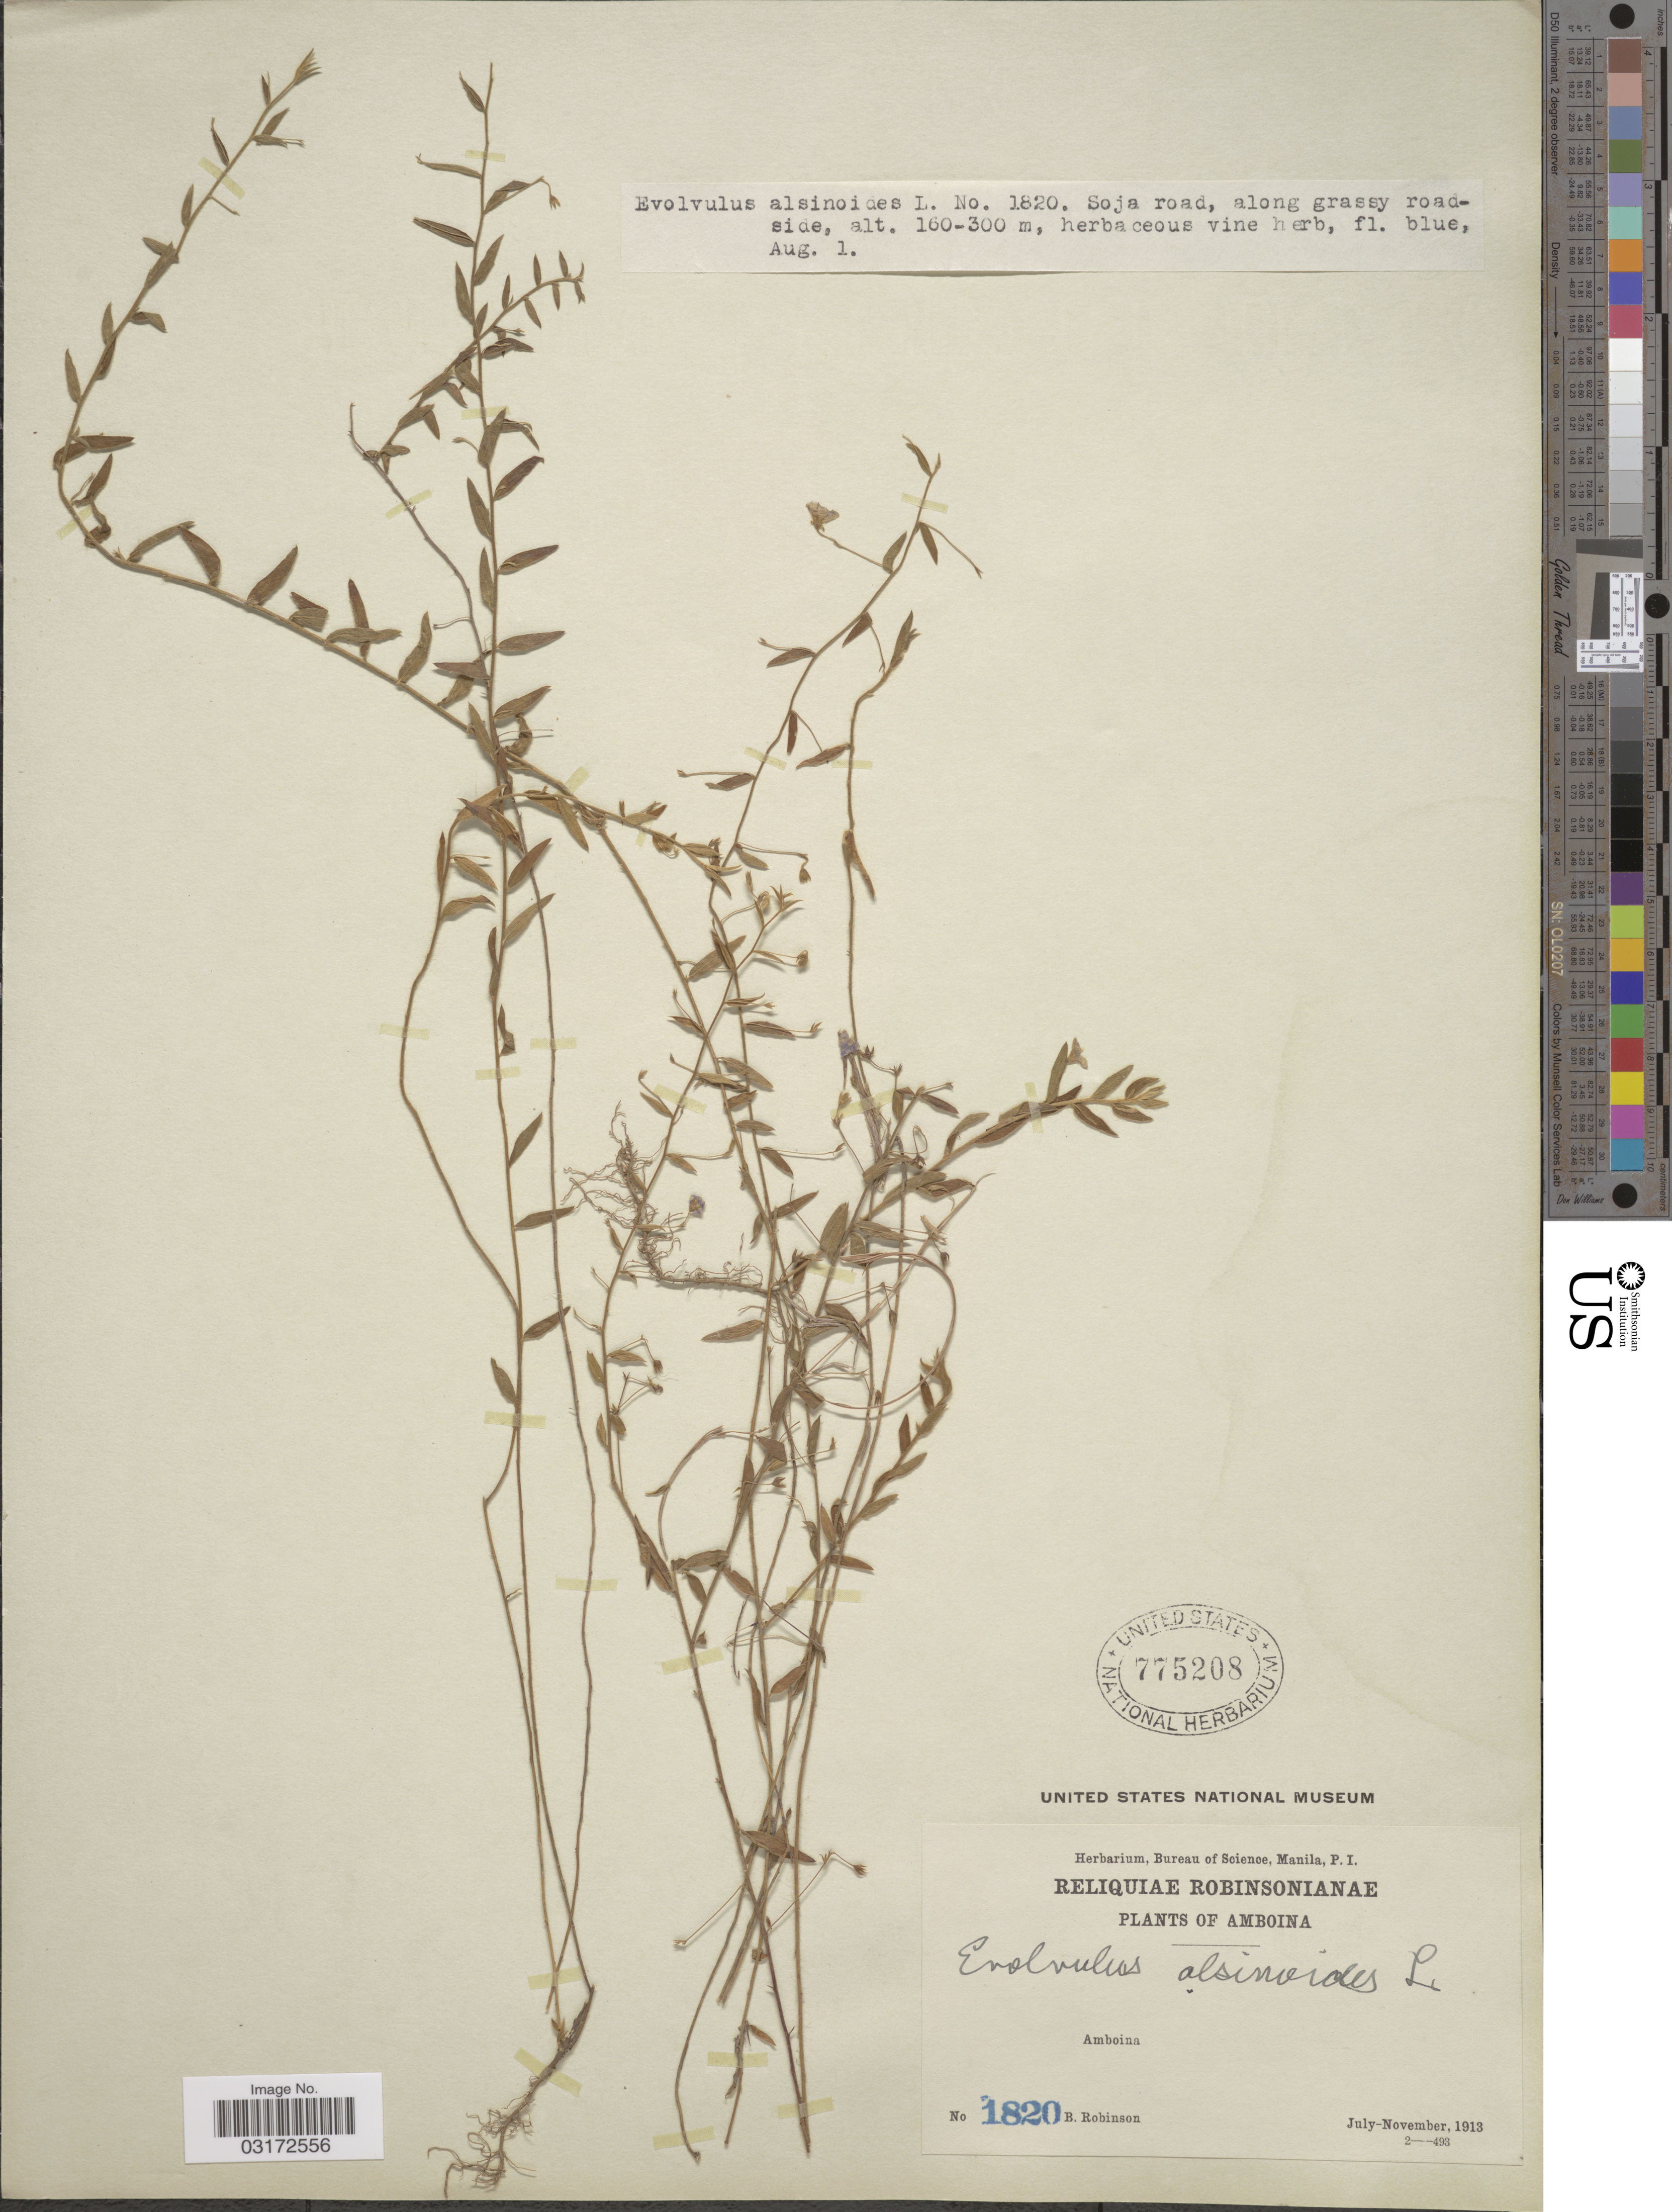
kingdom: Plantae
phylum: Tracheophyta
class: Magnoliopsida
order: Solanales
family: Convolvulaceae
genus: Evolvulus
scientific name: Evolvulus alsinoides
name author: (L.) L.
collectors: B. Robinson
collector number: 1820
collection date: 1913-08-01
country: Indonesia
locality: Amboina. Soja road, along grassy roadside.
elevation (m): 160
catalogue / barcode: US 775208